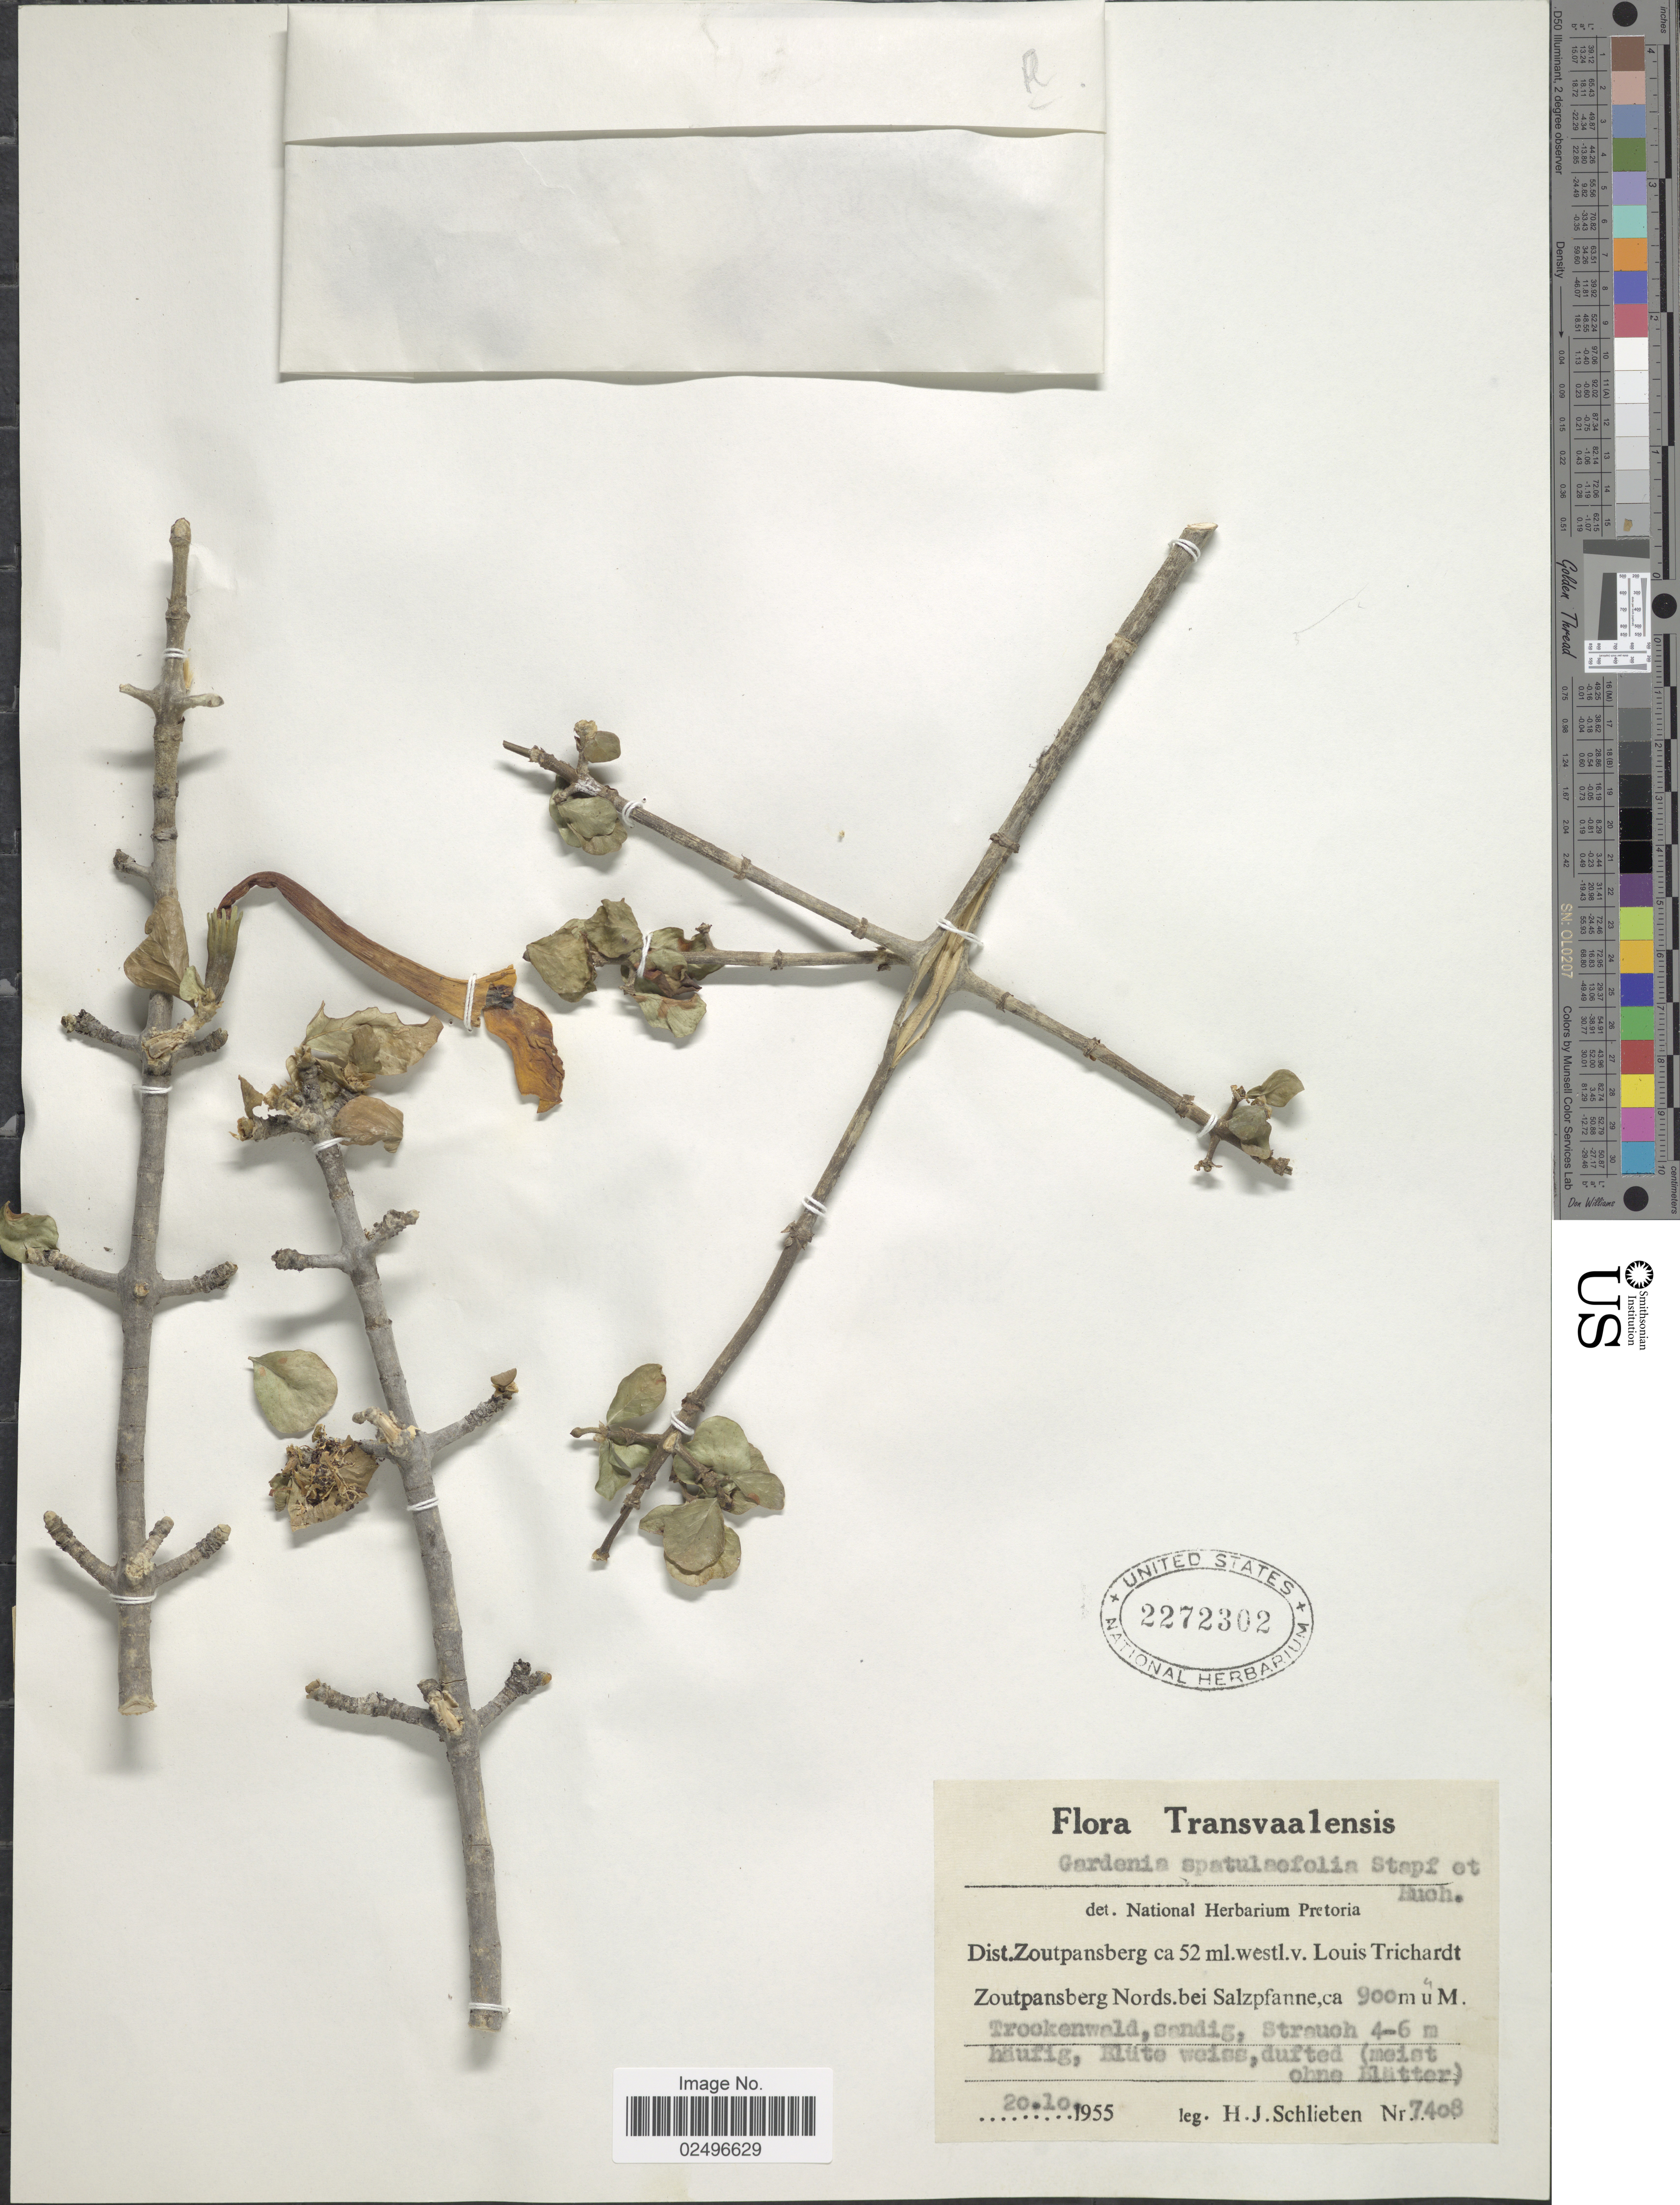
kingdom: Plantae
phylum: Tracheophyta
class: Magnoliopsida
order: Gentianales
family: Rubiaceae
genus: Gardenia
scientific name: Gardenia spathulifolia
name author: Stapf & Hutch.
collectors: H. J. Schlieben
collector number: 7408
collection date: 1955-10-20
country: South Africa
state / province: Limpopo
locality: Transvaalensis. Dist. Zoutpansberg ca 52 ml. westl. v. Louis Trichardt Zoutpansberg Nords. bei Salzpfanne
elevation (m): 900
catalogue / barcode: US 2272302